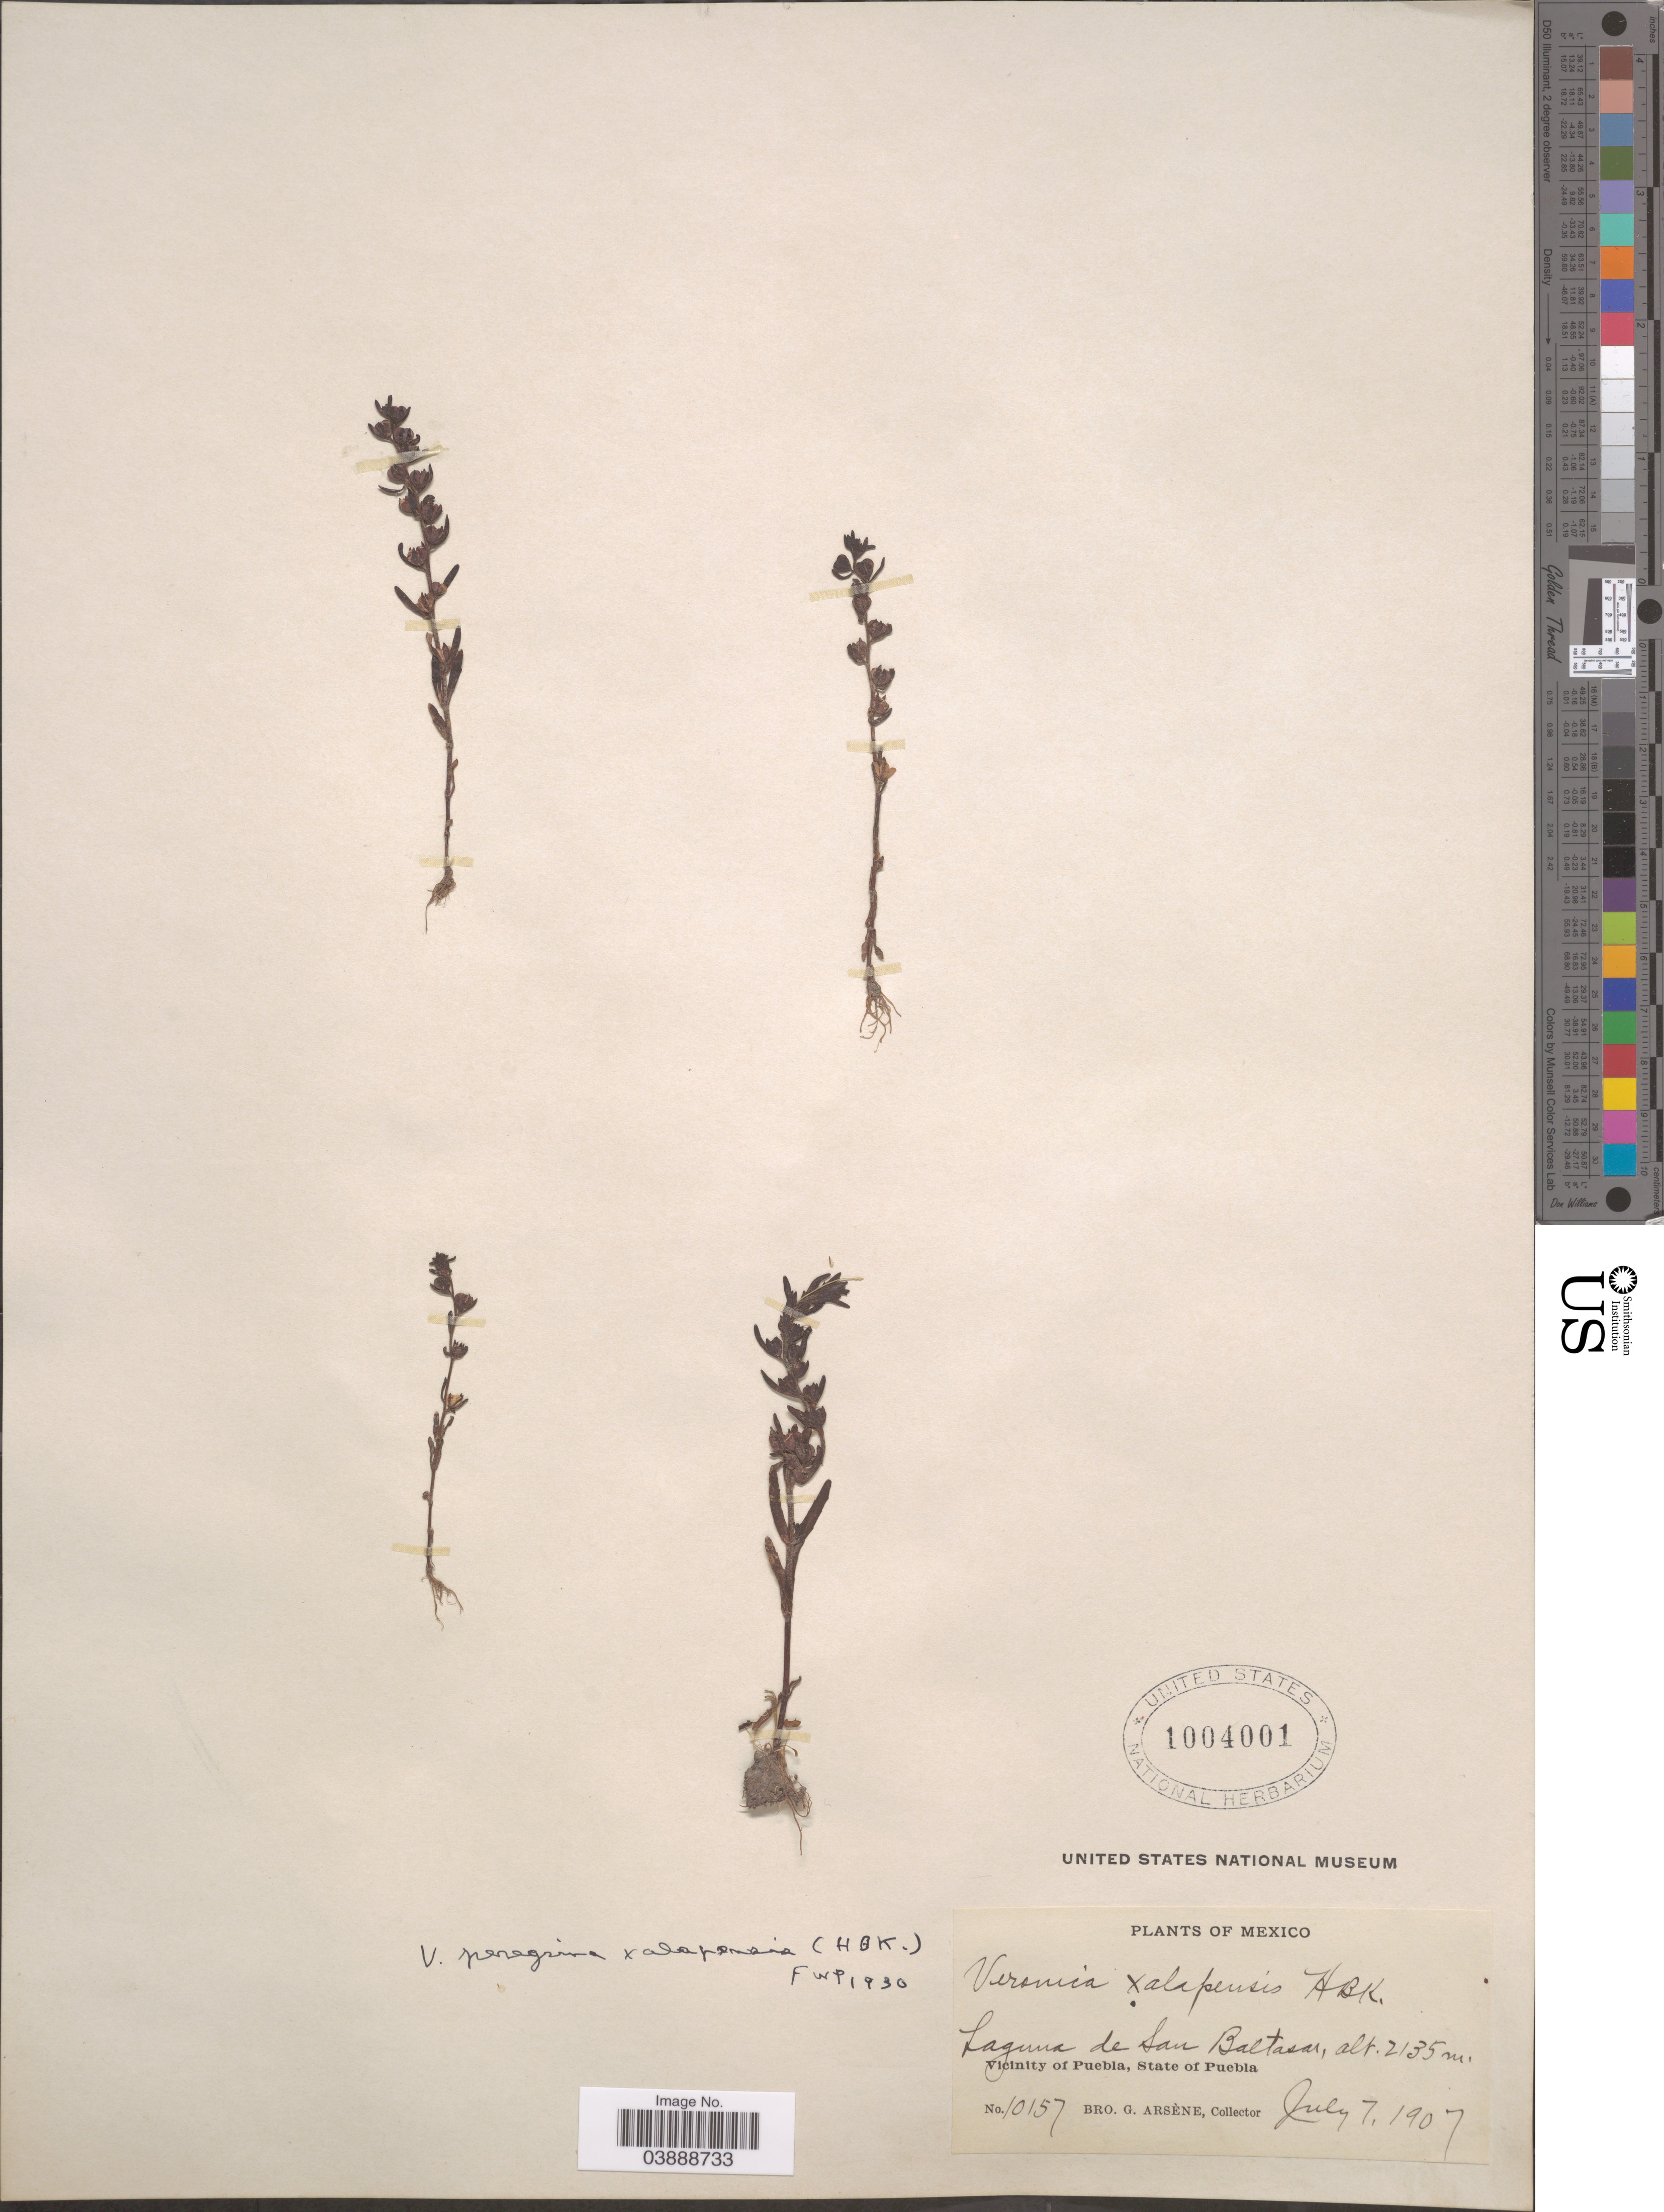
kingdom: Plantae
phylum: Tracheophyta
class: Magnoliopsida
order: Lamiales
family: Plantaginaceae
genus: Veronica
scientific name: Veronica peregrina subsp. xalapensis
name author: (Kunth) Pennell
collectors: Bro. G. Arsène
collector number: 10157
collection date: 1907-07-07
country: Mexico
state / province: Puebla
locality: Laguna de San Baltasar. Vicinity of Puebla.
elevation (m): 2135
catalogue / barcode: US 1004001